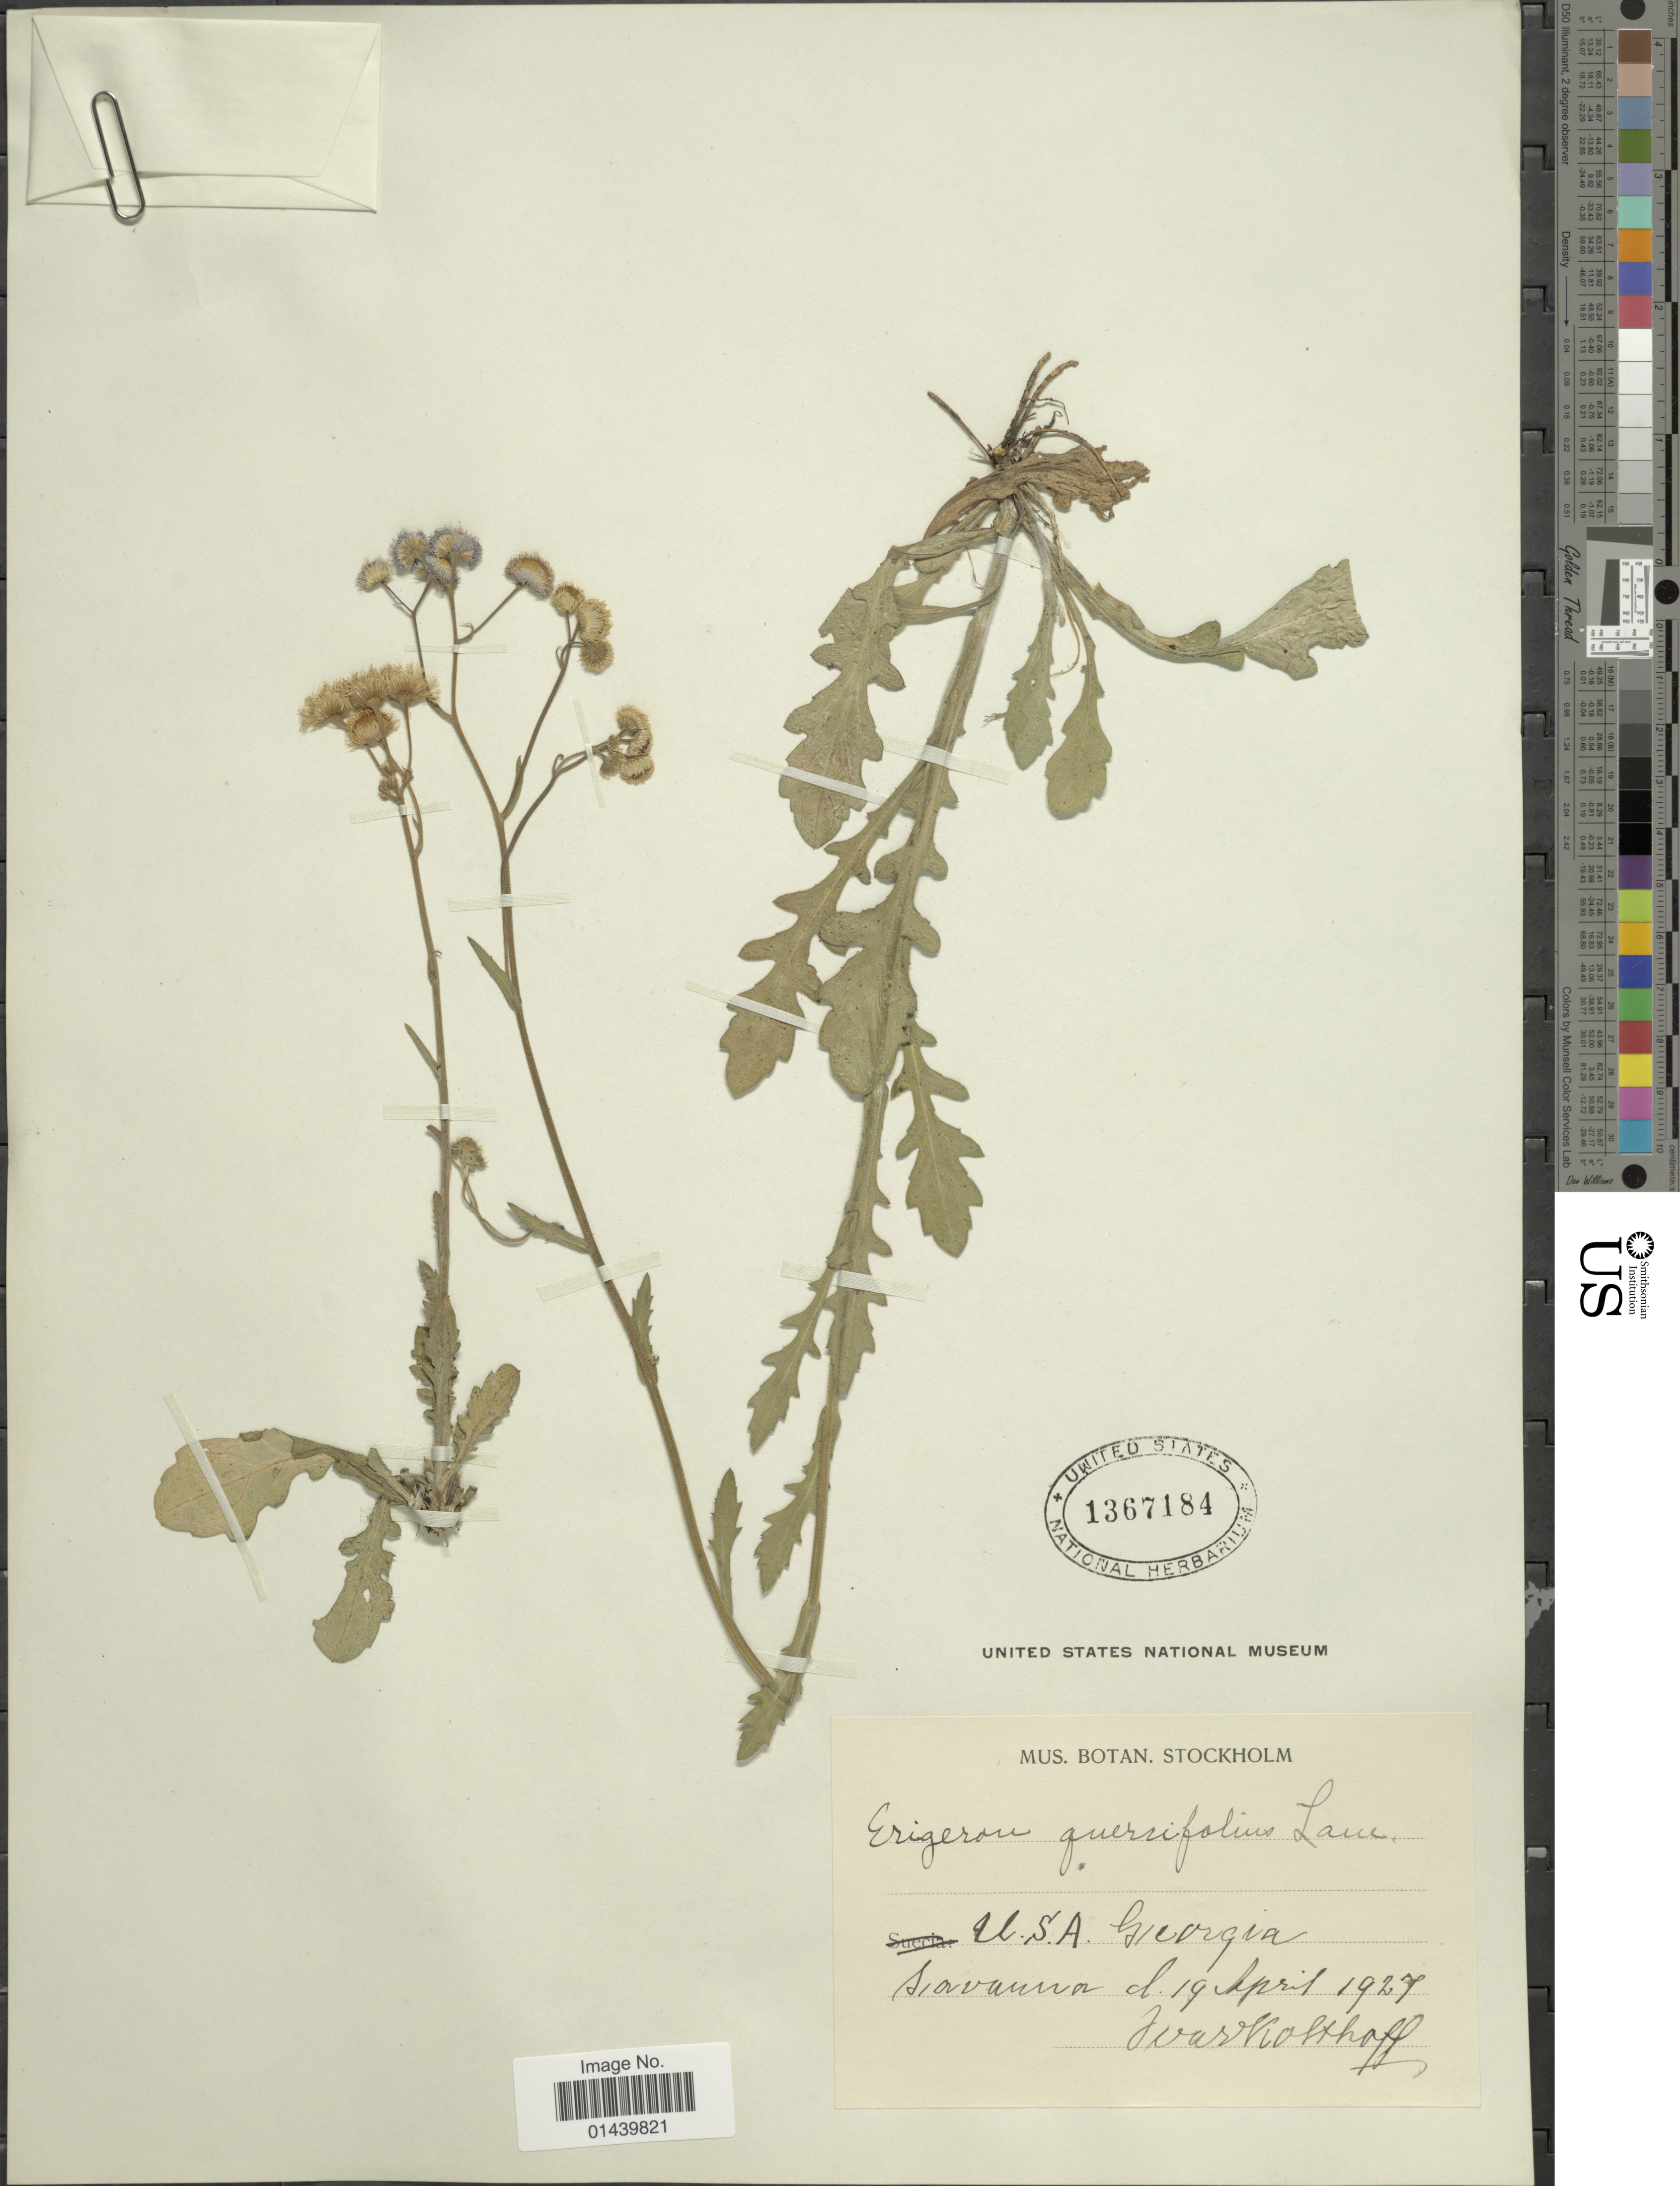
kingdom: Plantae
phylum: Tracheophyta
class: Magnoliopsida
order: Asterales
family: Asteraceae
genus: Erigeron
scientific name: Erigeron quercifolius Lam.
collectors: I. Kolthoff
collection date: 1927-04-19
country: United States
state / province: Georgia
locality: U.S.A. Savanna.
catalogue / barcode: US 1367184